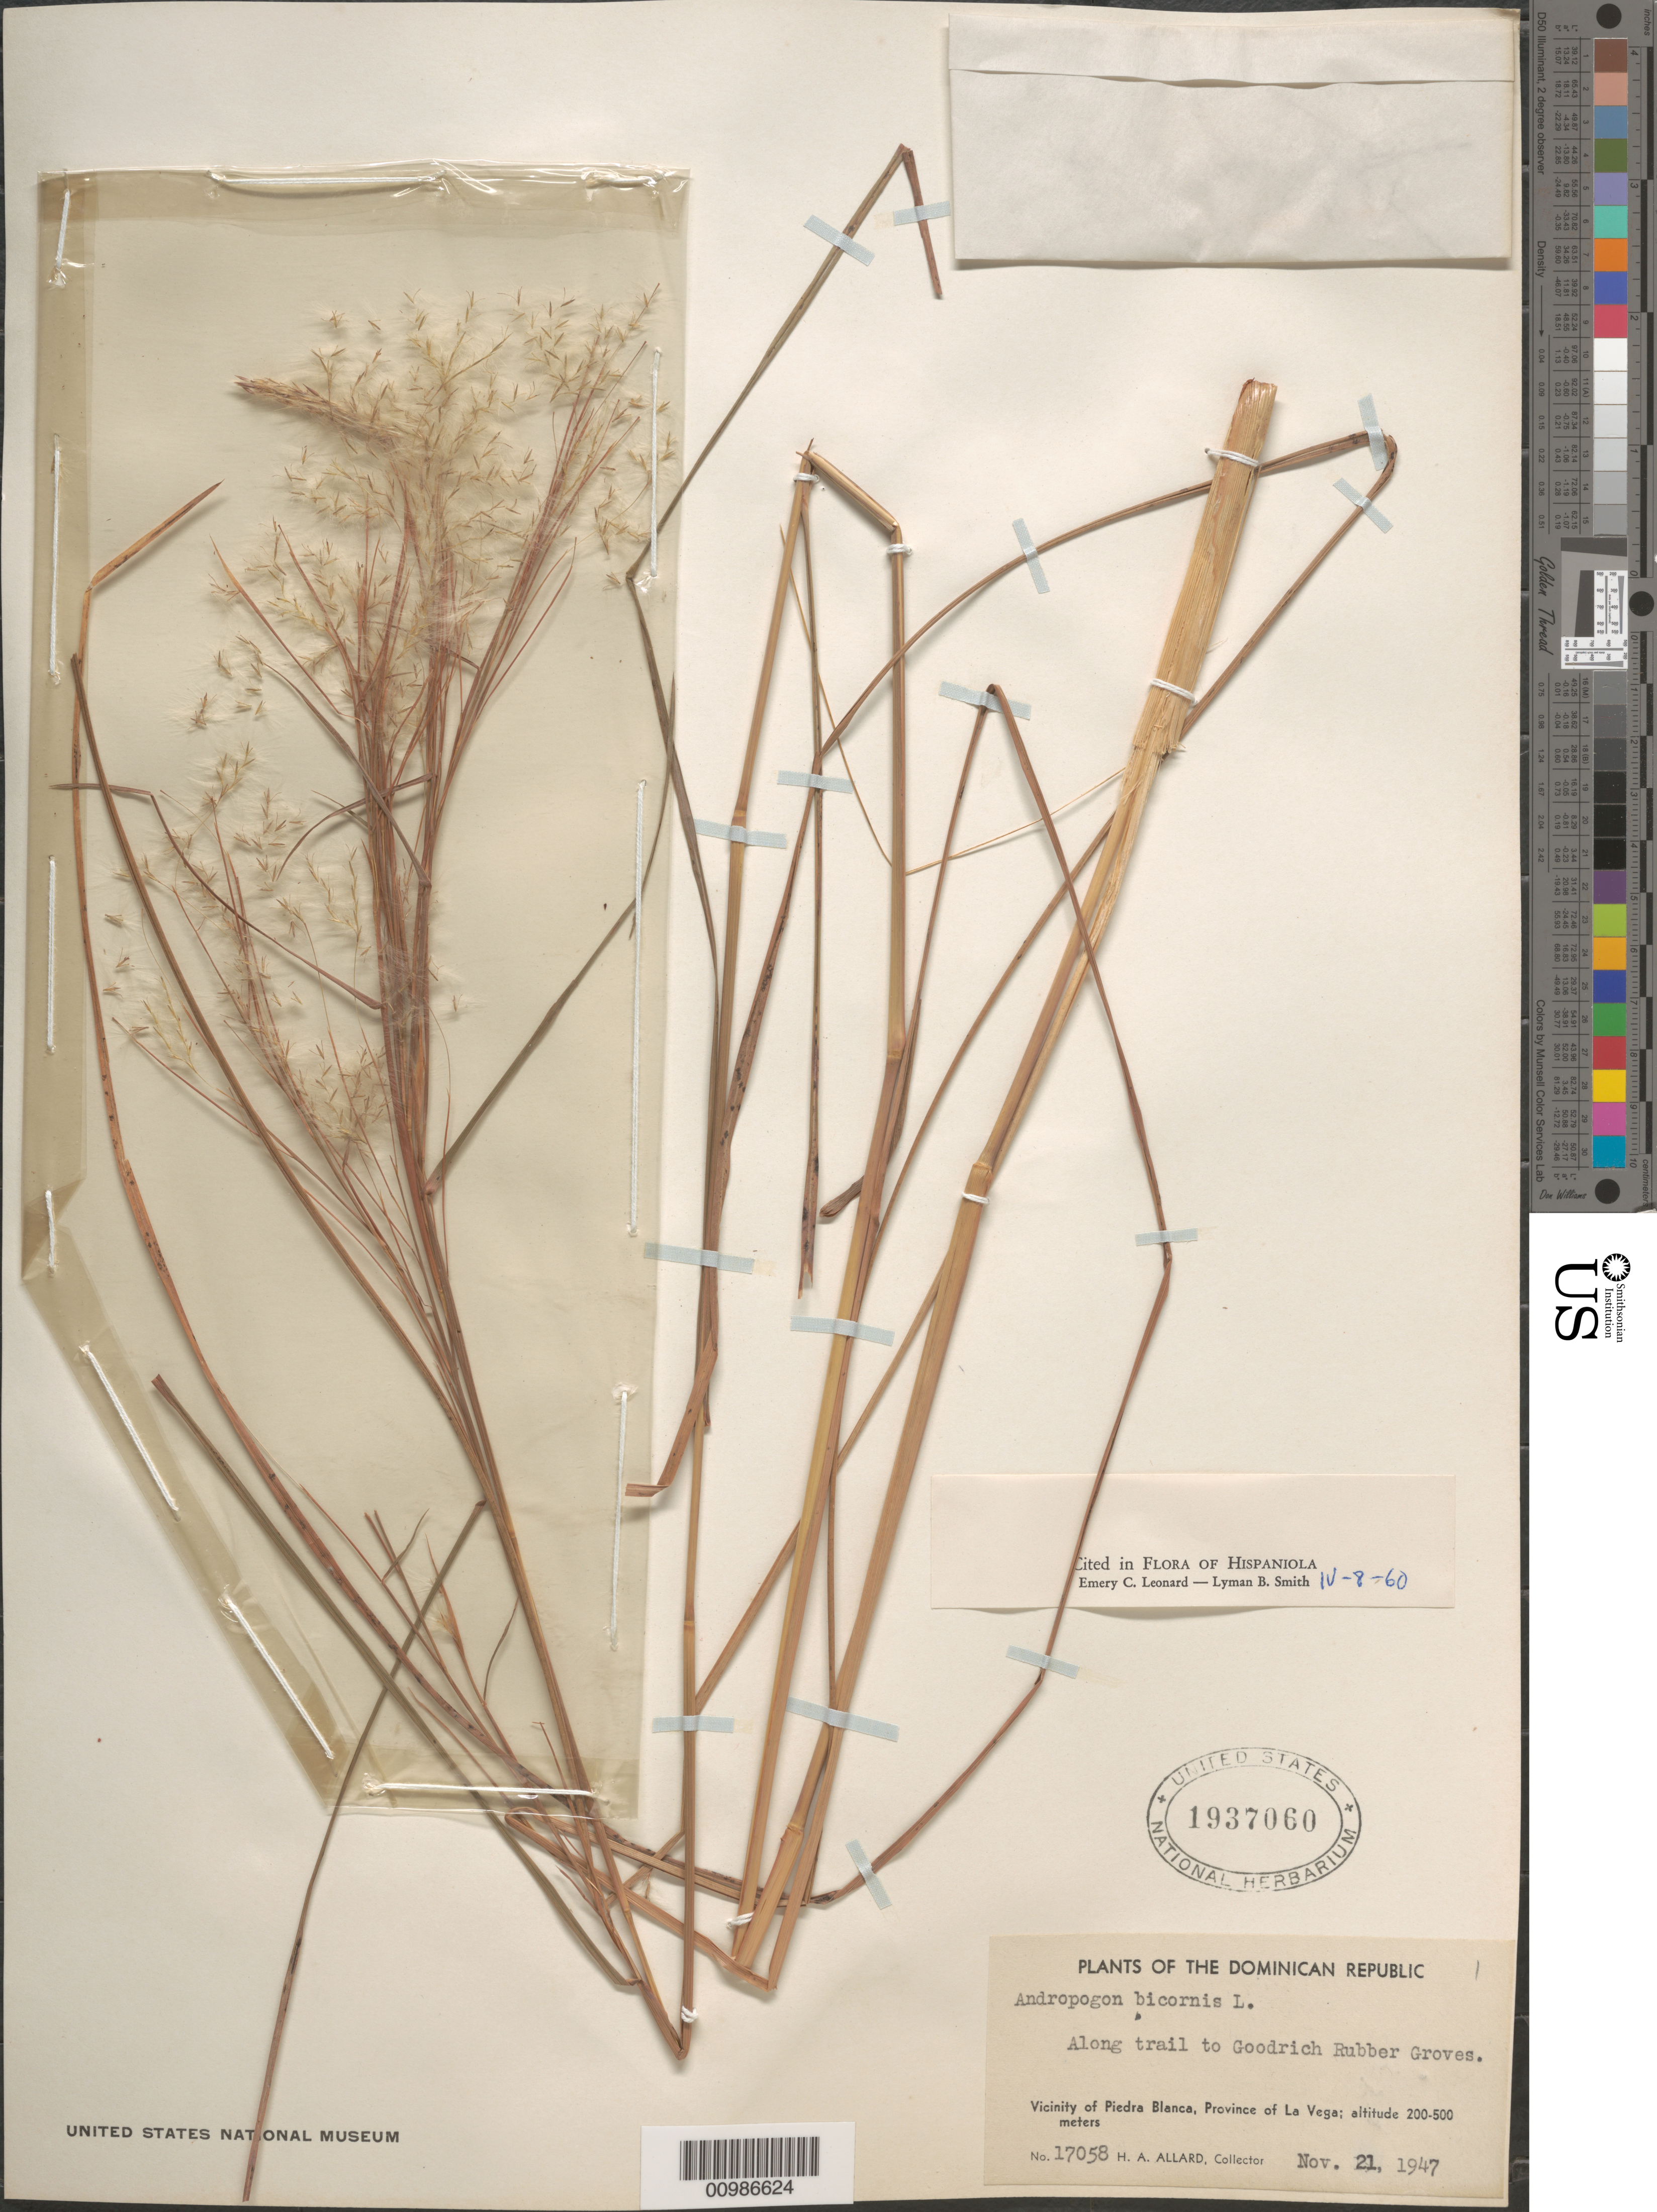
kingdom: Plantae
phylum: Tracheophyta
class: Liliopsida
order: Poales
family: Poaceae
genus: Andropogon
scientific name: Andropogon bicornis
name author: L.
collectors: H. A. Allard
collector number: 17058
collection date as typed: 21 Nov 1947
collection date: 1947-11-21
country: Dominican Republic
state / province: Monseñor Nouel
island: Hispaniola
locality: near city of Piedra Blanca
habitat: along trail to groves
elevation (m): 200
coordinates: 0 N, 0 E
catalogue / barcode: US 1937060